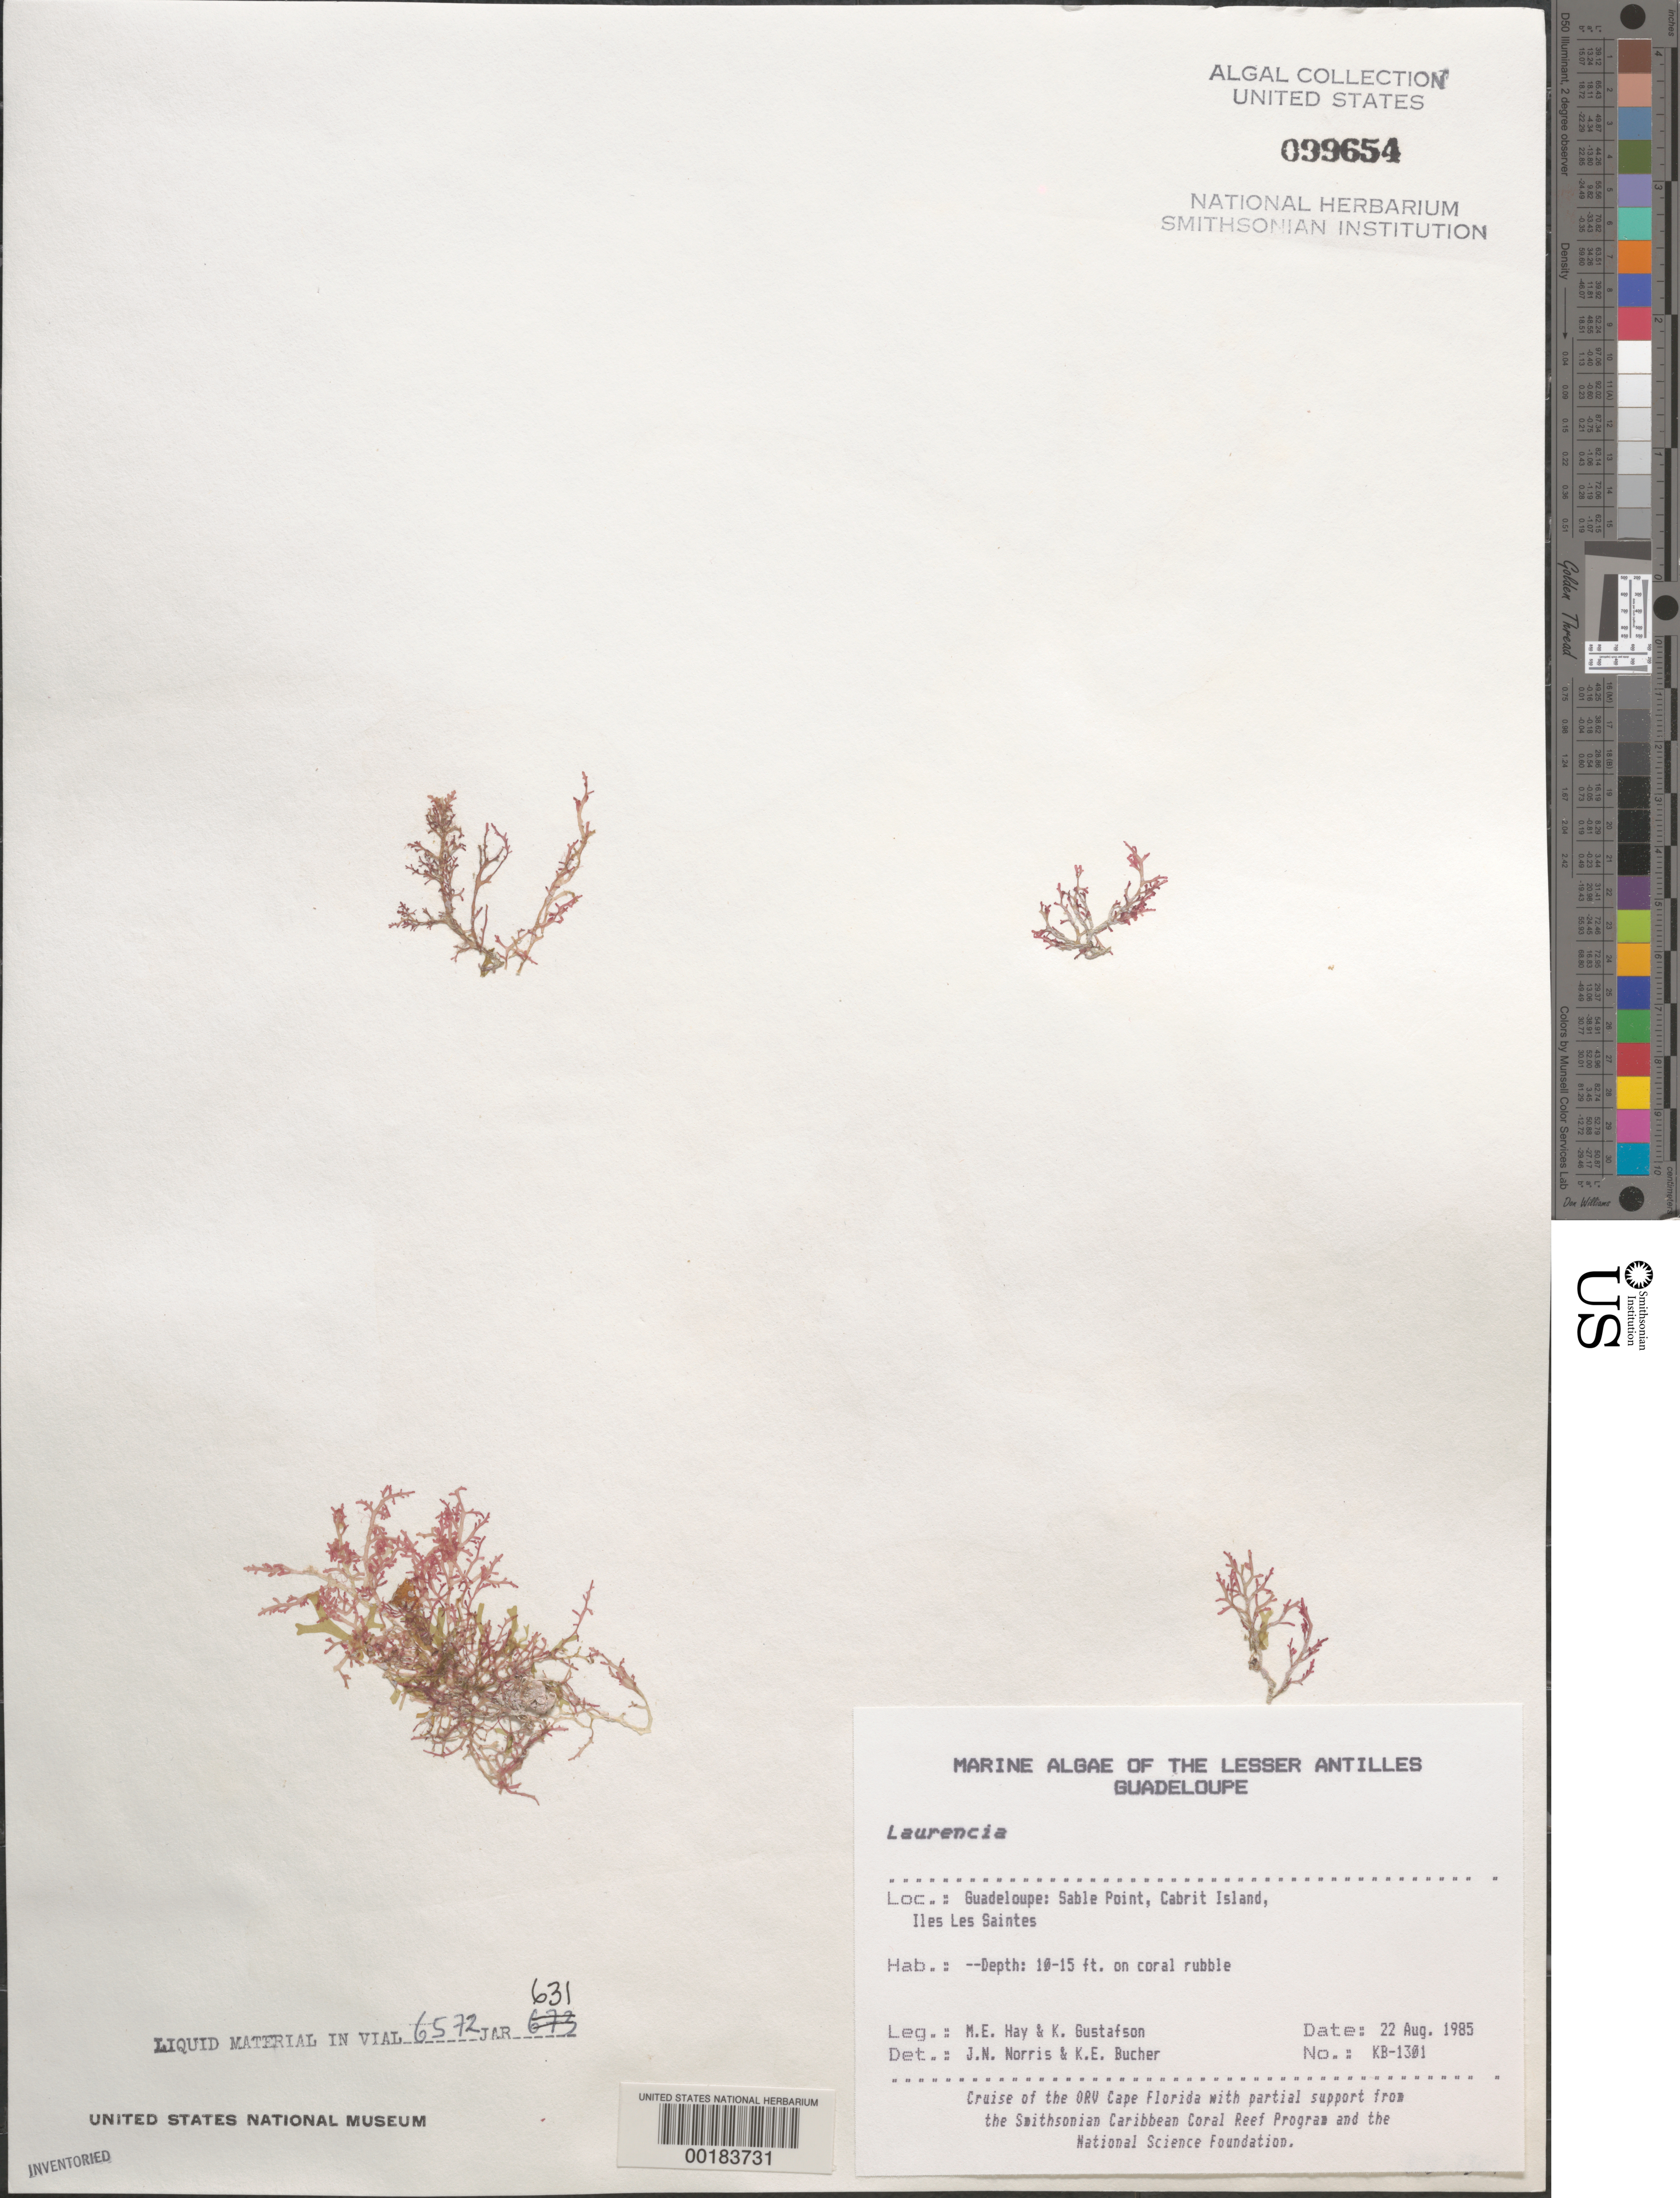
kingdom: Plantae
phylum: Rhodophyta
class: Florideophyceae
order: Ceramiales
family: Rhodomelaceae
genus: Laurencia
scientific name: Laurencia sp.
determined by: Norris, J. N.; Bucher, K. E.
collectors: M. E. Hay & K. Gustafson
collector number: KB-1301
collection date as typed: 22 Aug 1985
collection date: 1985-08-22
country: Guadeloupe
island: Cabrit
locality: Sable Point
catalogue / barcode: US 99654